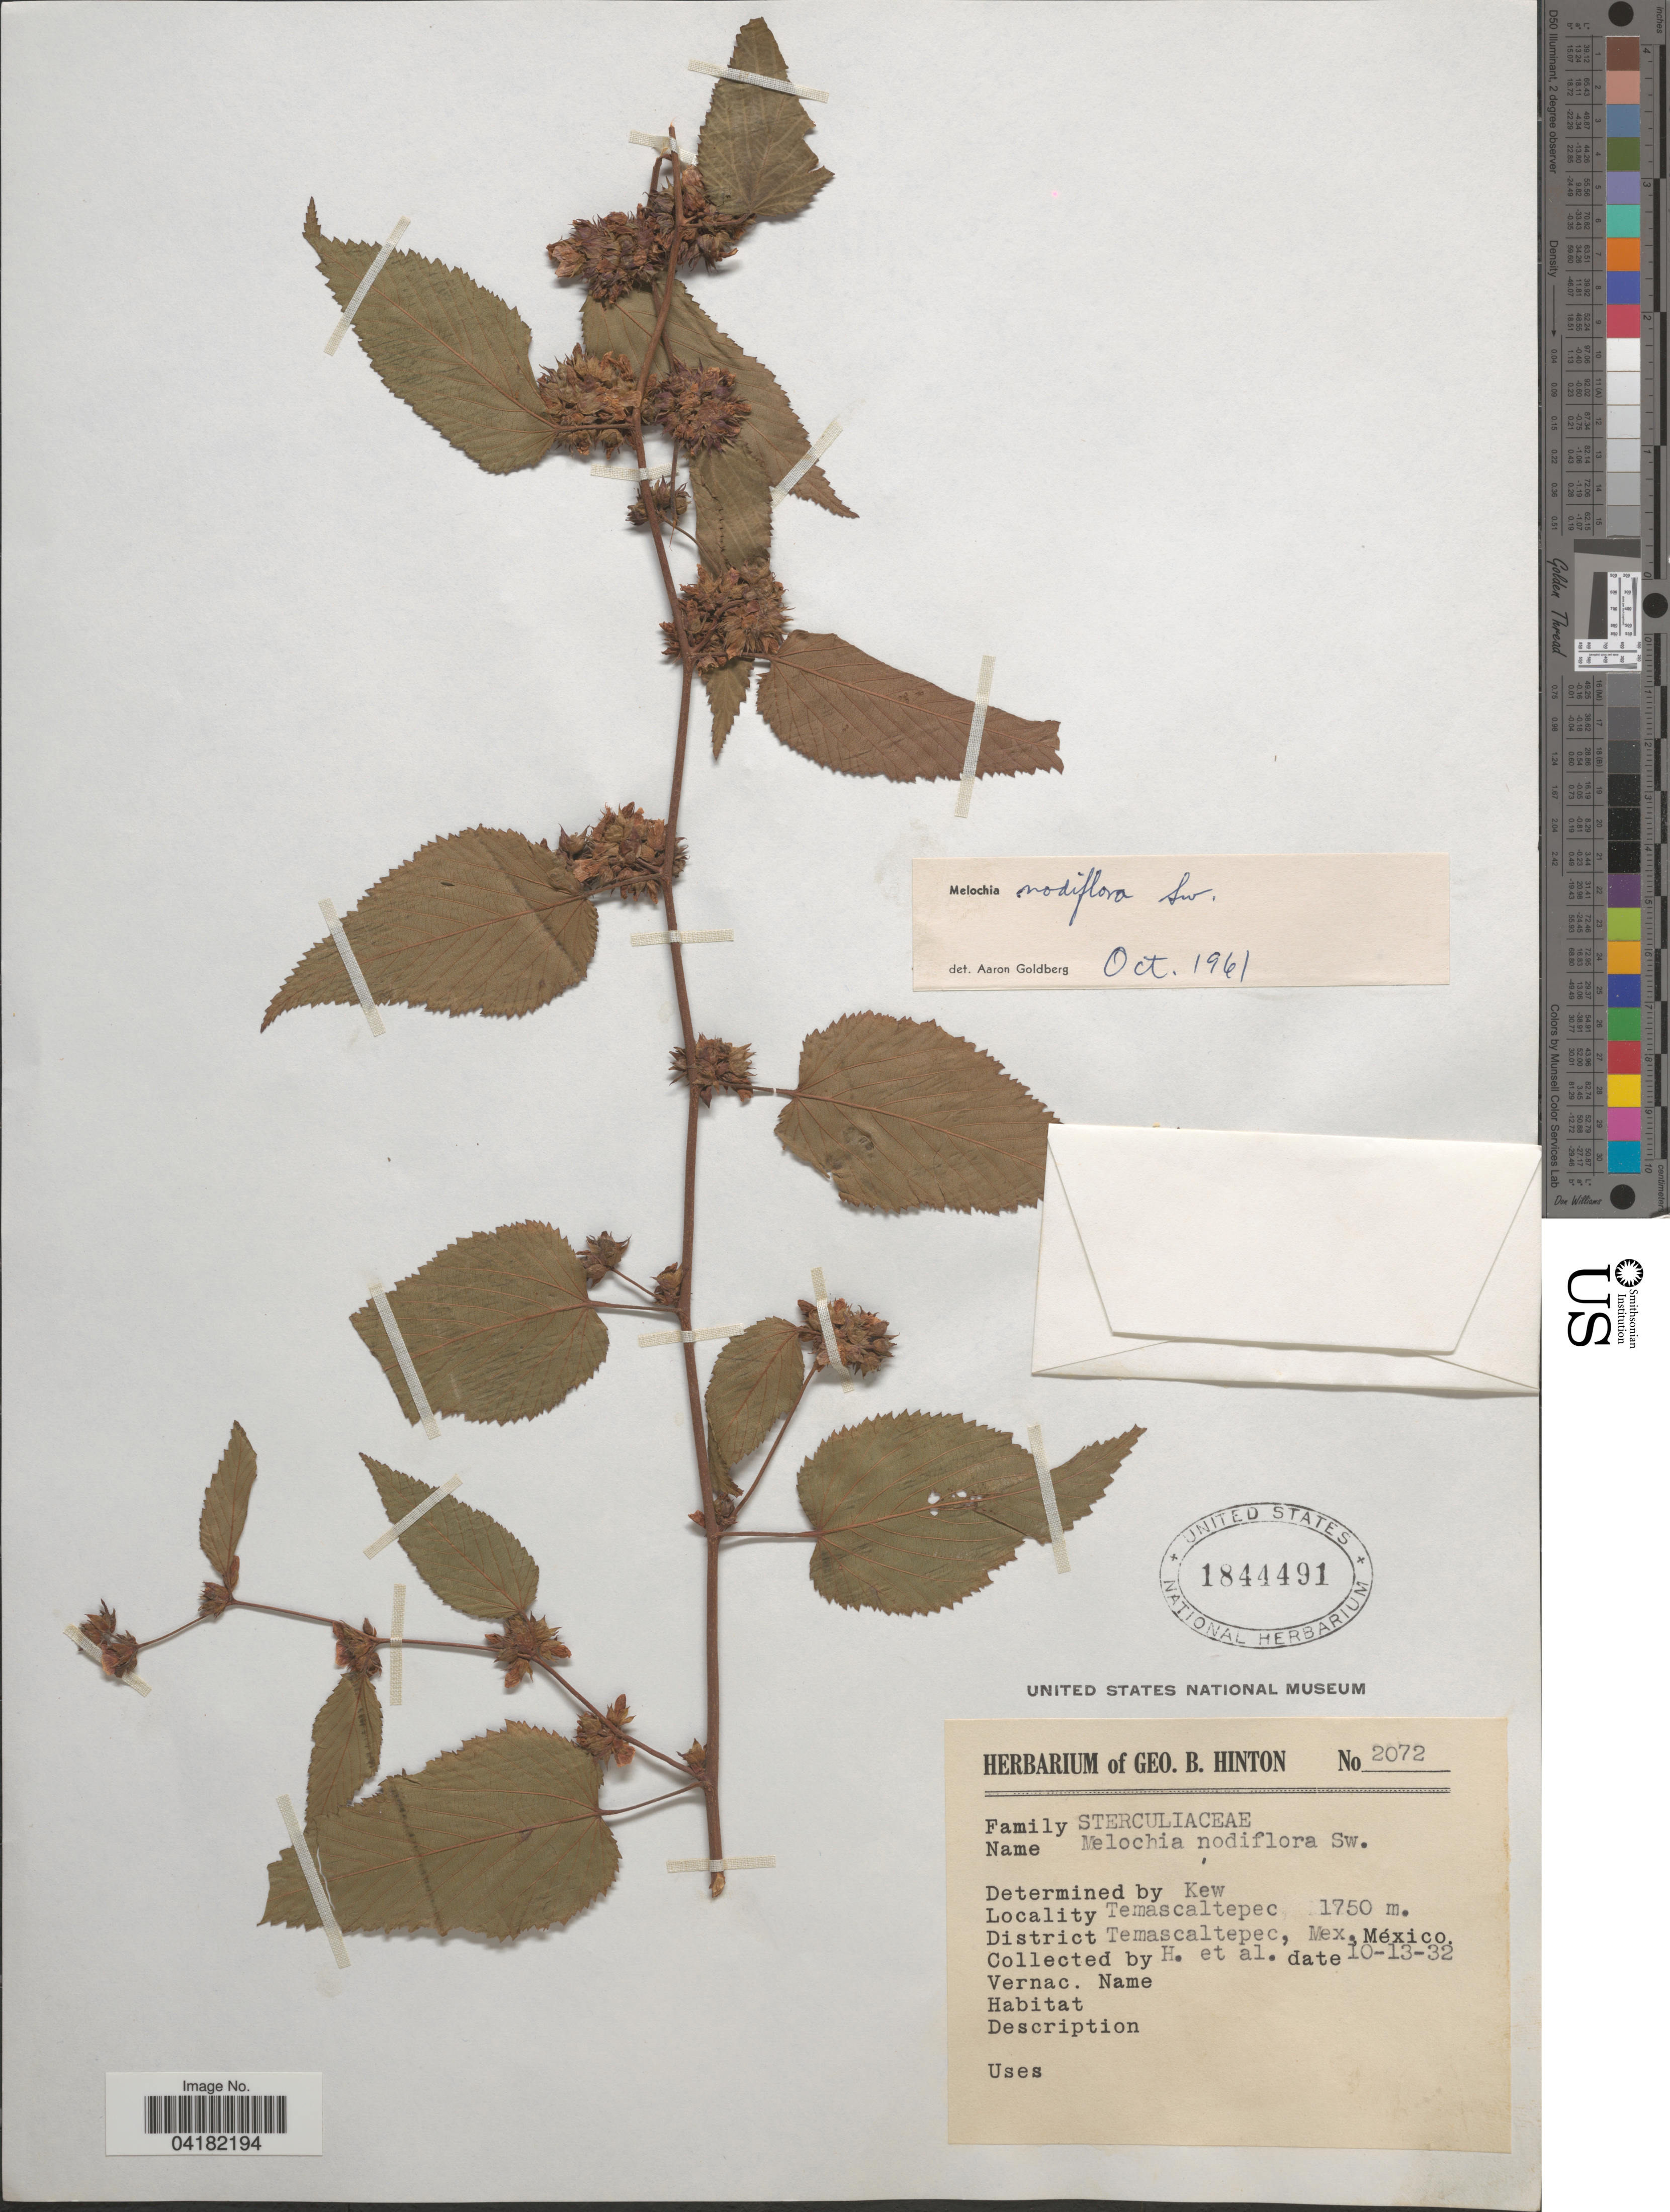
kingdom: Plantae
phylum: Tracheophyta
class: Magnoliopsida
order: Malvales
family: Malvaceae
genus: Melochia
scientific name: Melochia nodiflora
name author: Sw.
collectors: G. B. Hinton & et al.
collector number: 2072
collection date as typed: Transcribed d/m/y: 13/10/32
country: Mexico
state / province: México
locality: Temascaltepec. District Temascaltepec.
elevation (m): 1750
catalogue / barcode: US 1844491